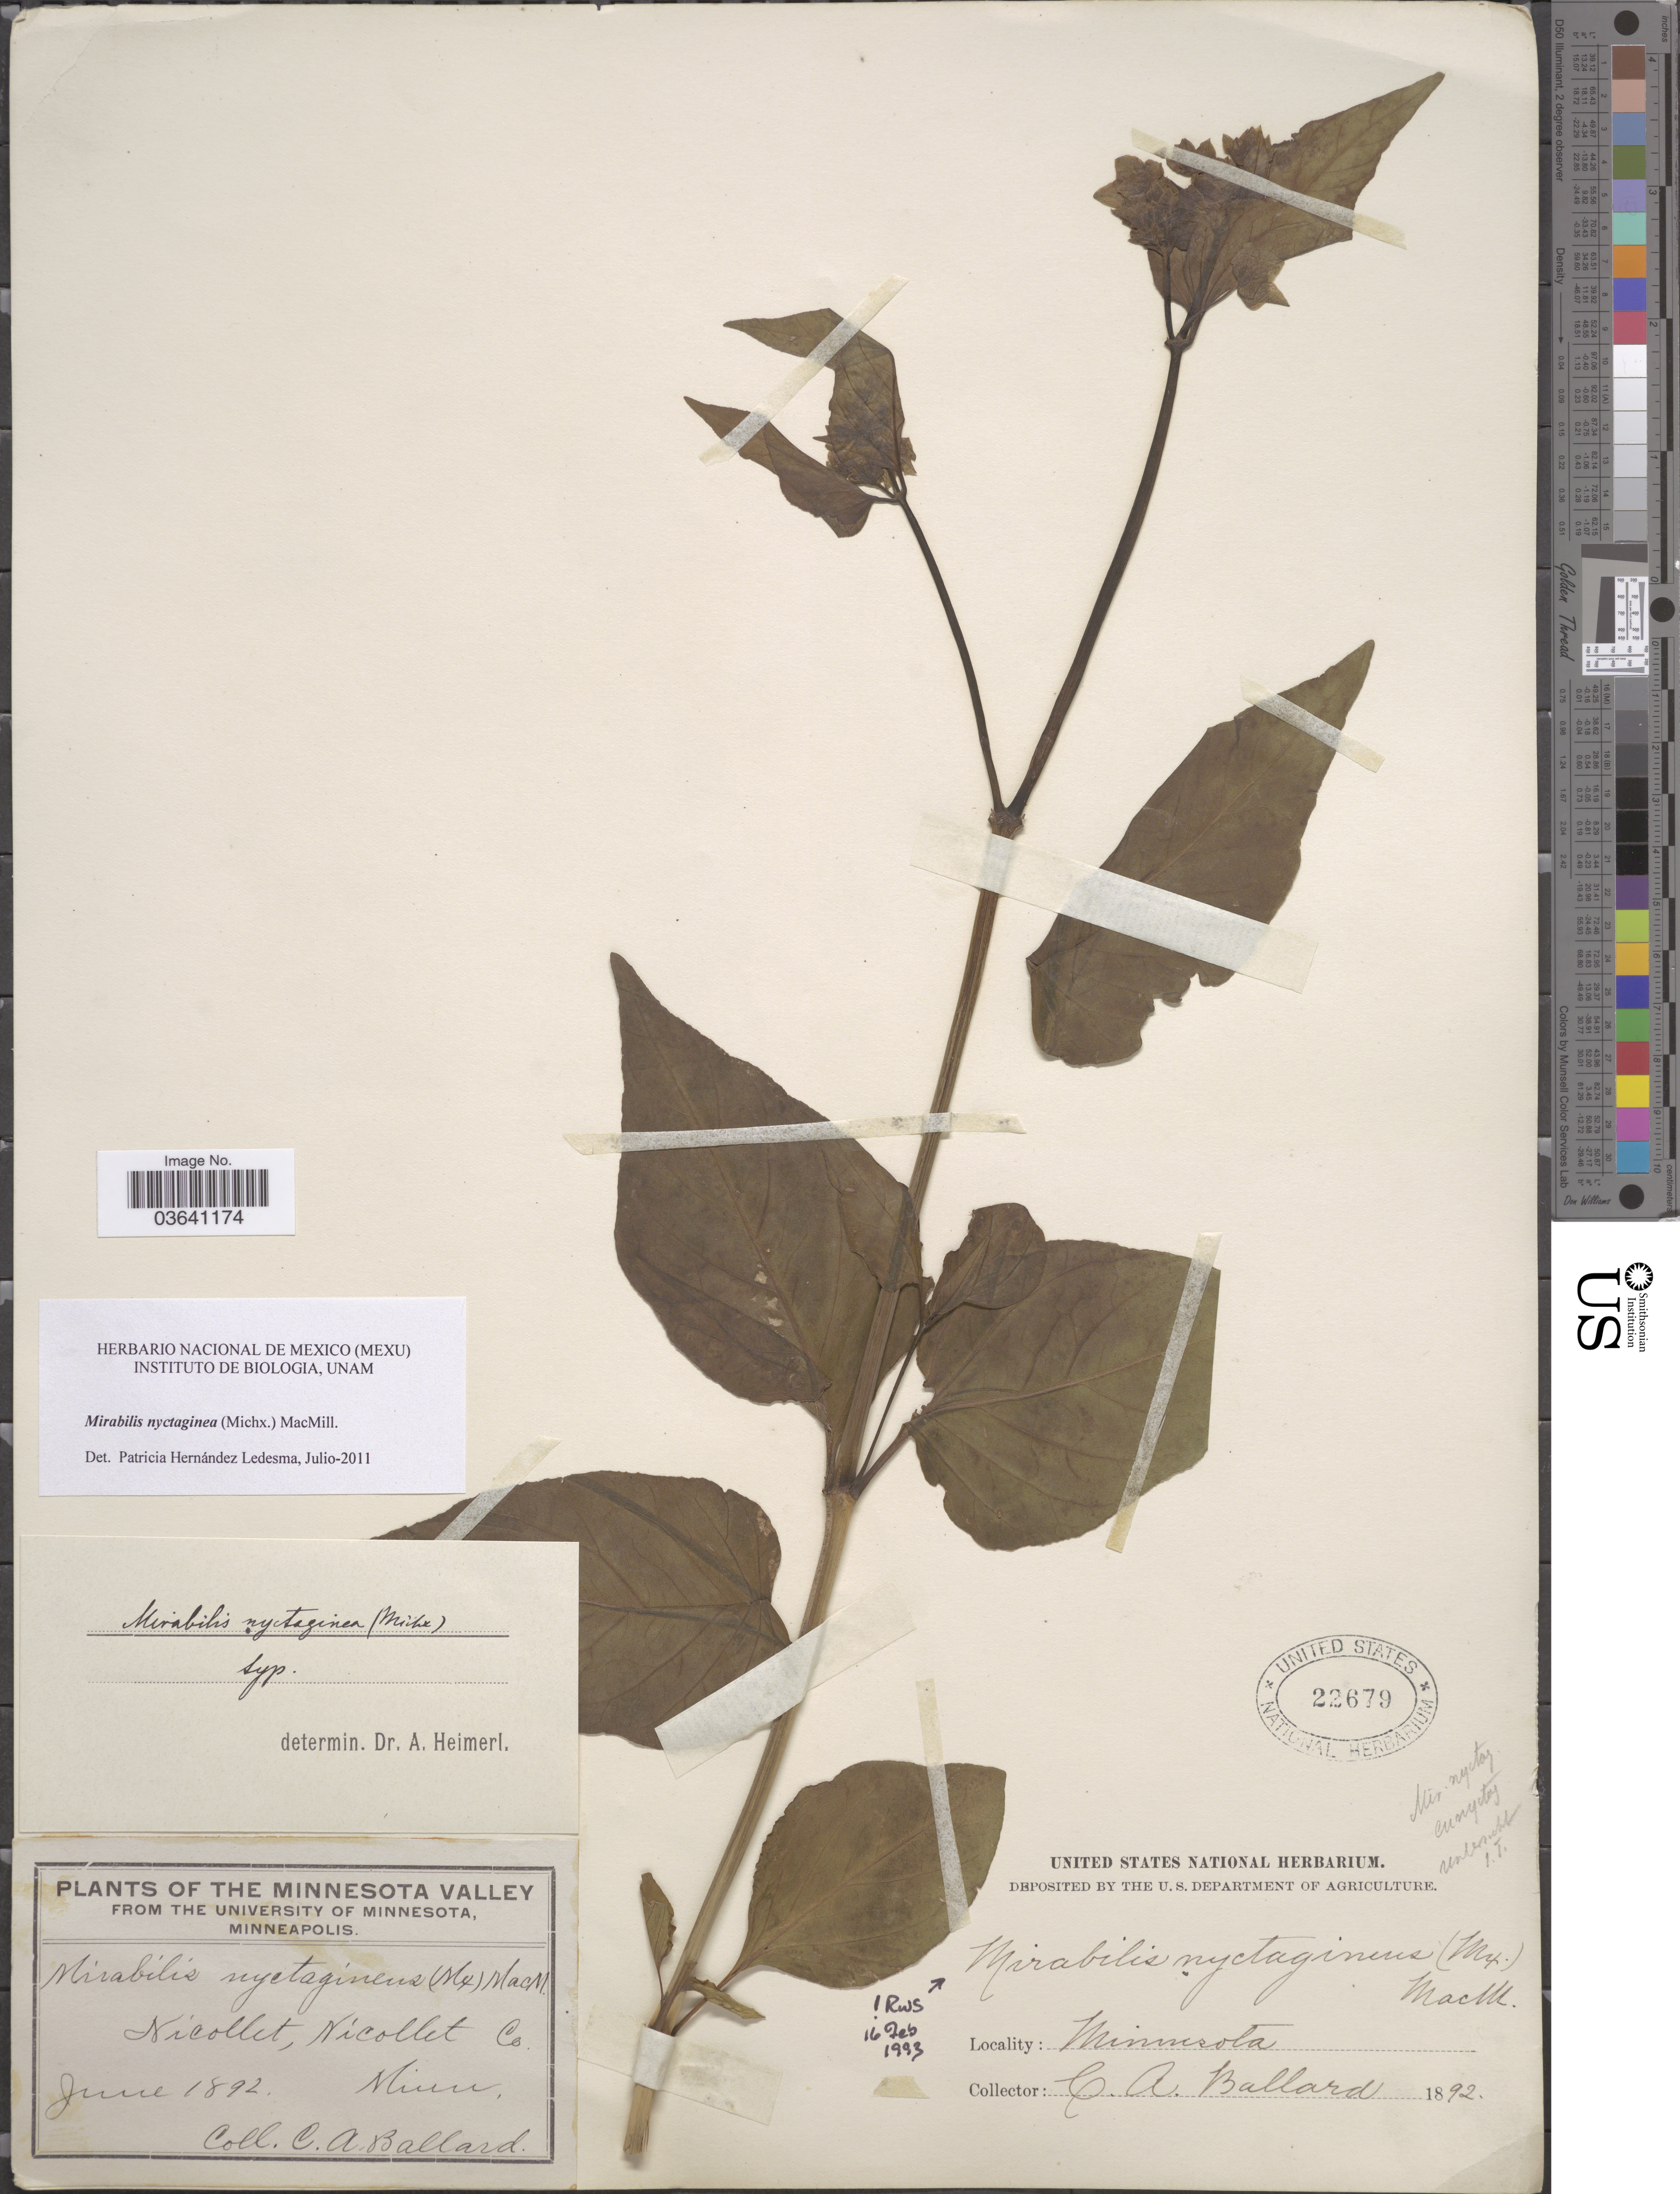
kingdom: Plantae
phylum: Tracheophyta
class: Magnoliopsida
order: Caryophyllales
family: Nyctaginaceae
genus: Mirabilis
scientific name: Mirabilis nyctaginea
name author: (Michx.) MacMill.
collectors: C. A. Ballard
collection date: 1892-06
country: United States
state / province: Minnesota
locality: Nicollet, Nicollet Co. Minnesota Valley.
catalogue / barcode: US 22679